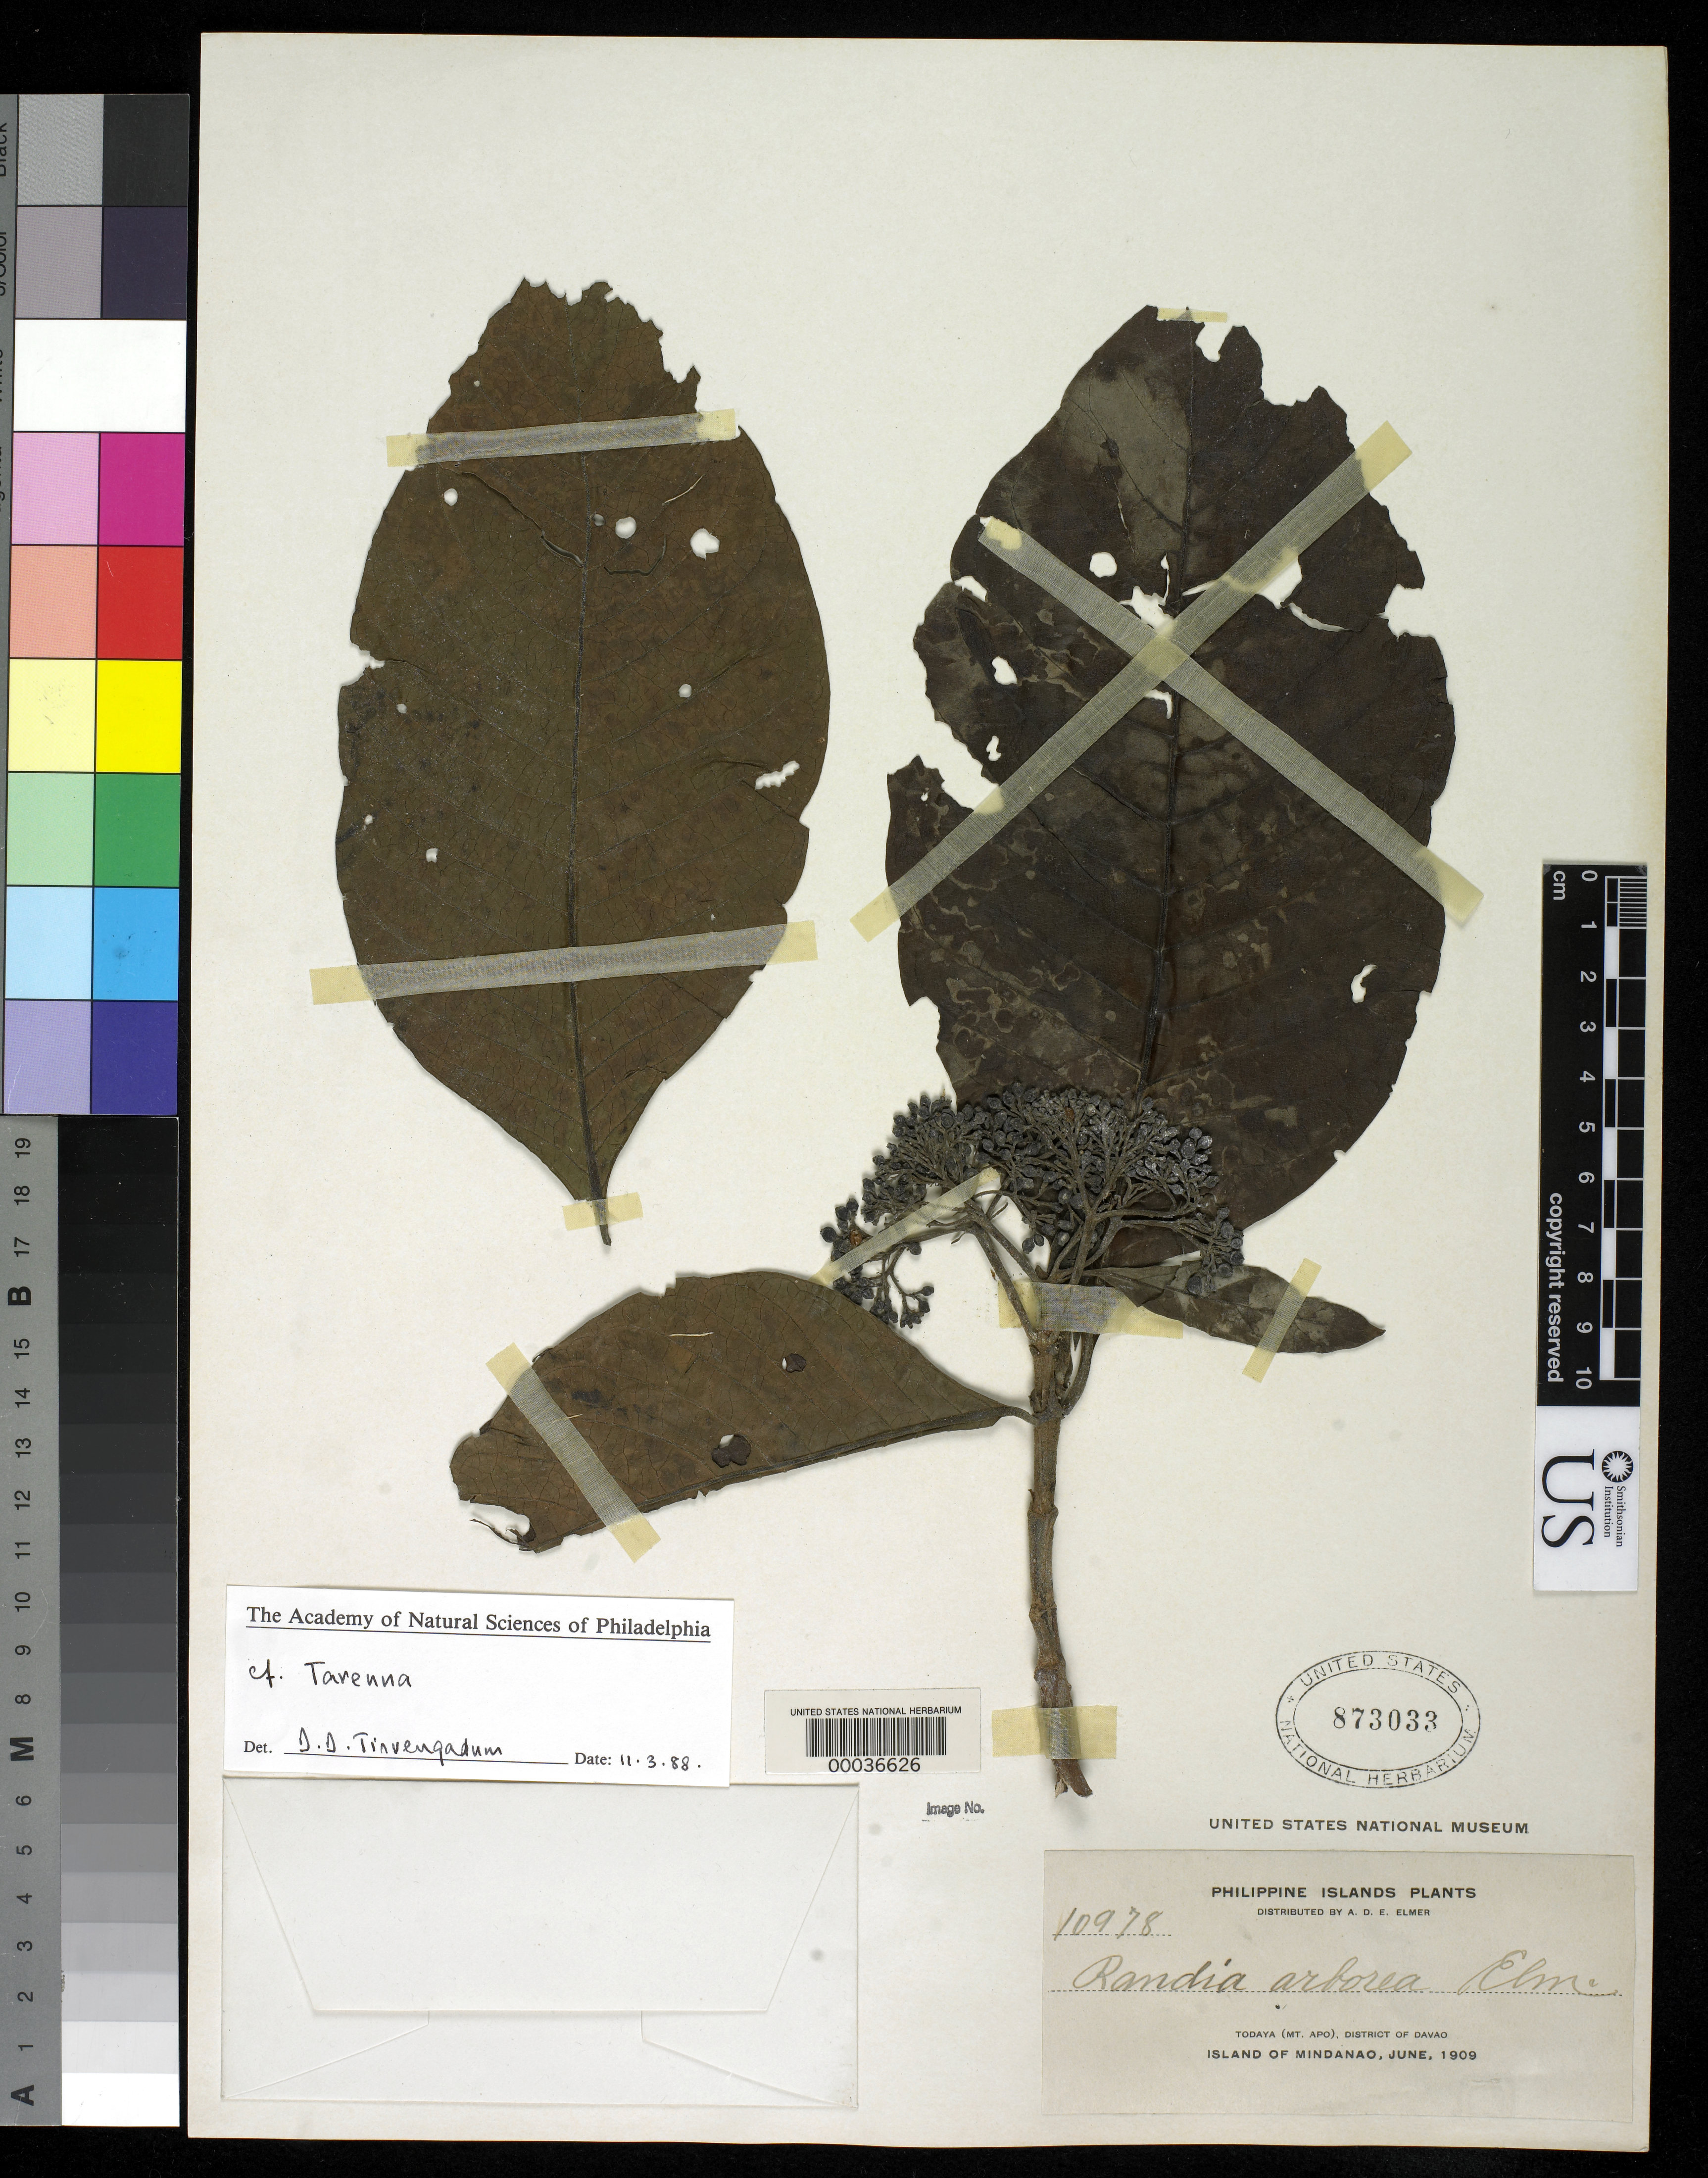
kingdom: Plantae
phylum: Tracheophyta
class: Magnoliopsida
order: Gentianales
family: Rubiaceae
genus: Randia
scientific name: Randia arborea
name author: Elmer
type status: Isotype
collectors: A. D. E. Elmer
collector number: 10978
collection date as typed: Jun 1909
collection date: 1909-06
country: Philippines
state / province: Davao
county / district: Davao del Sur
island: Mindanao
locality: Mt. Apo, Todayo.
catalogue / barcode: US 873033